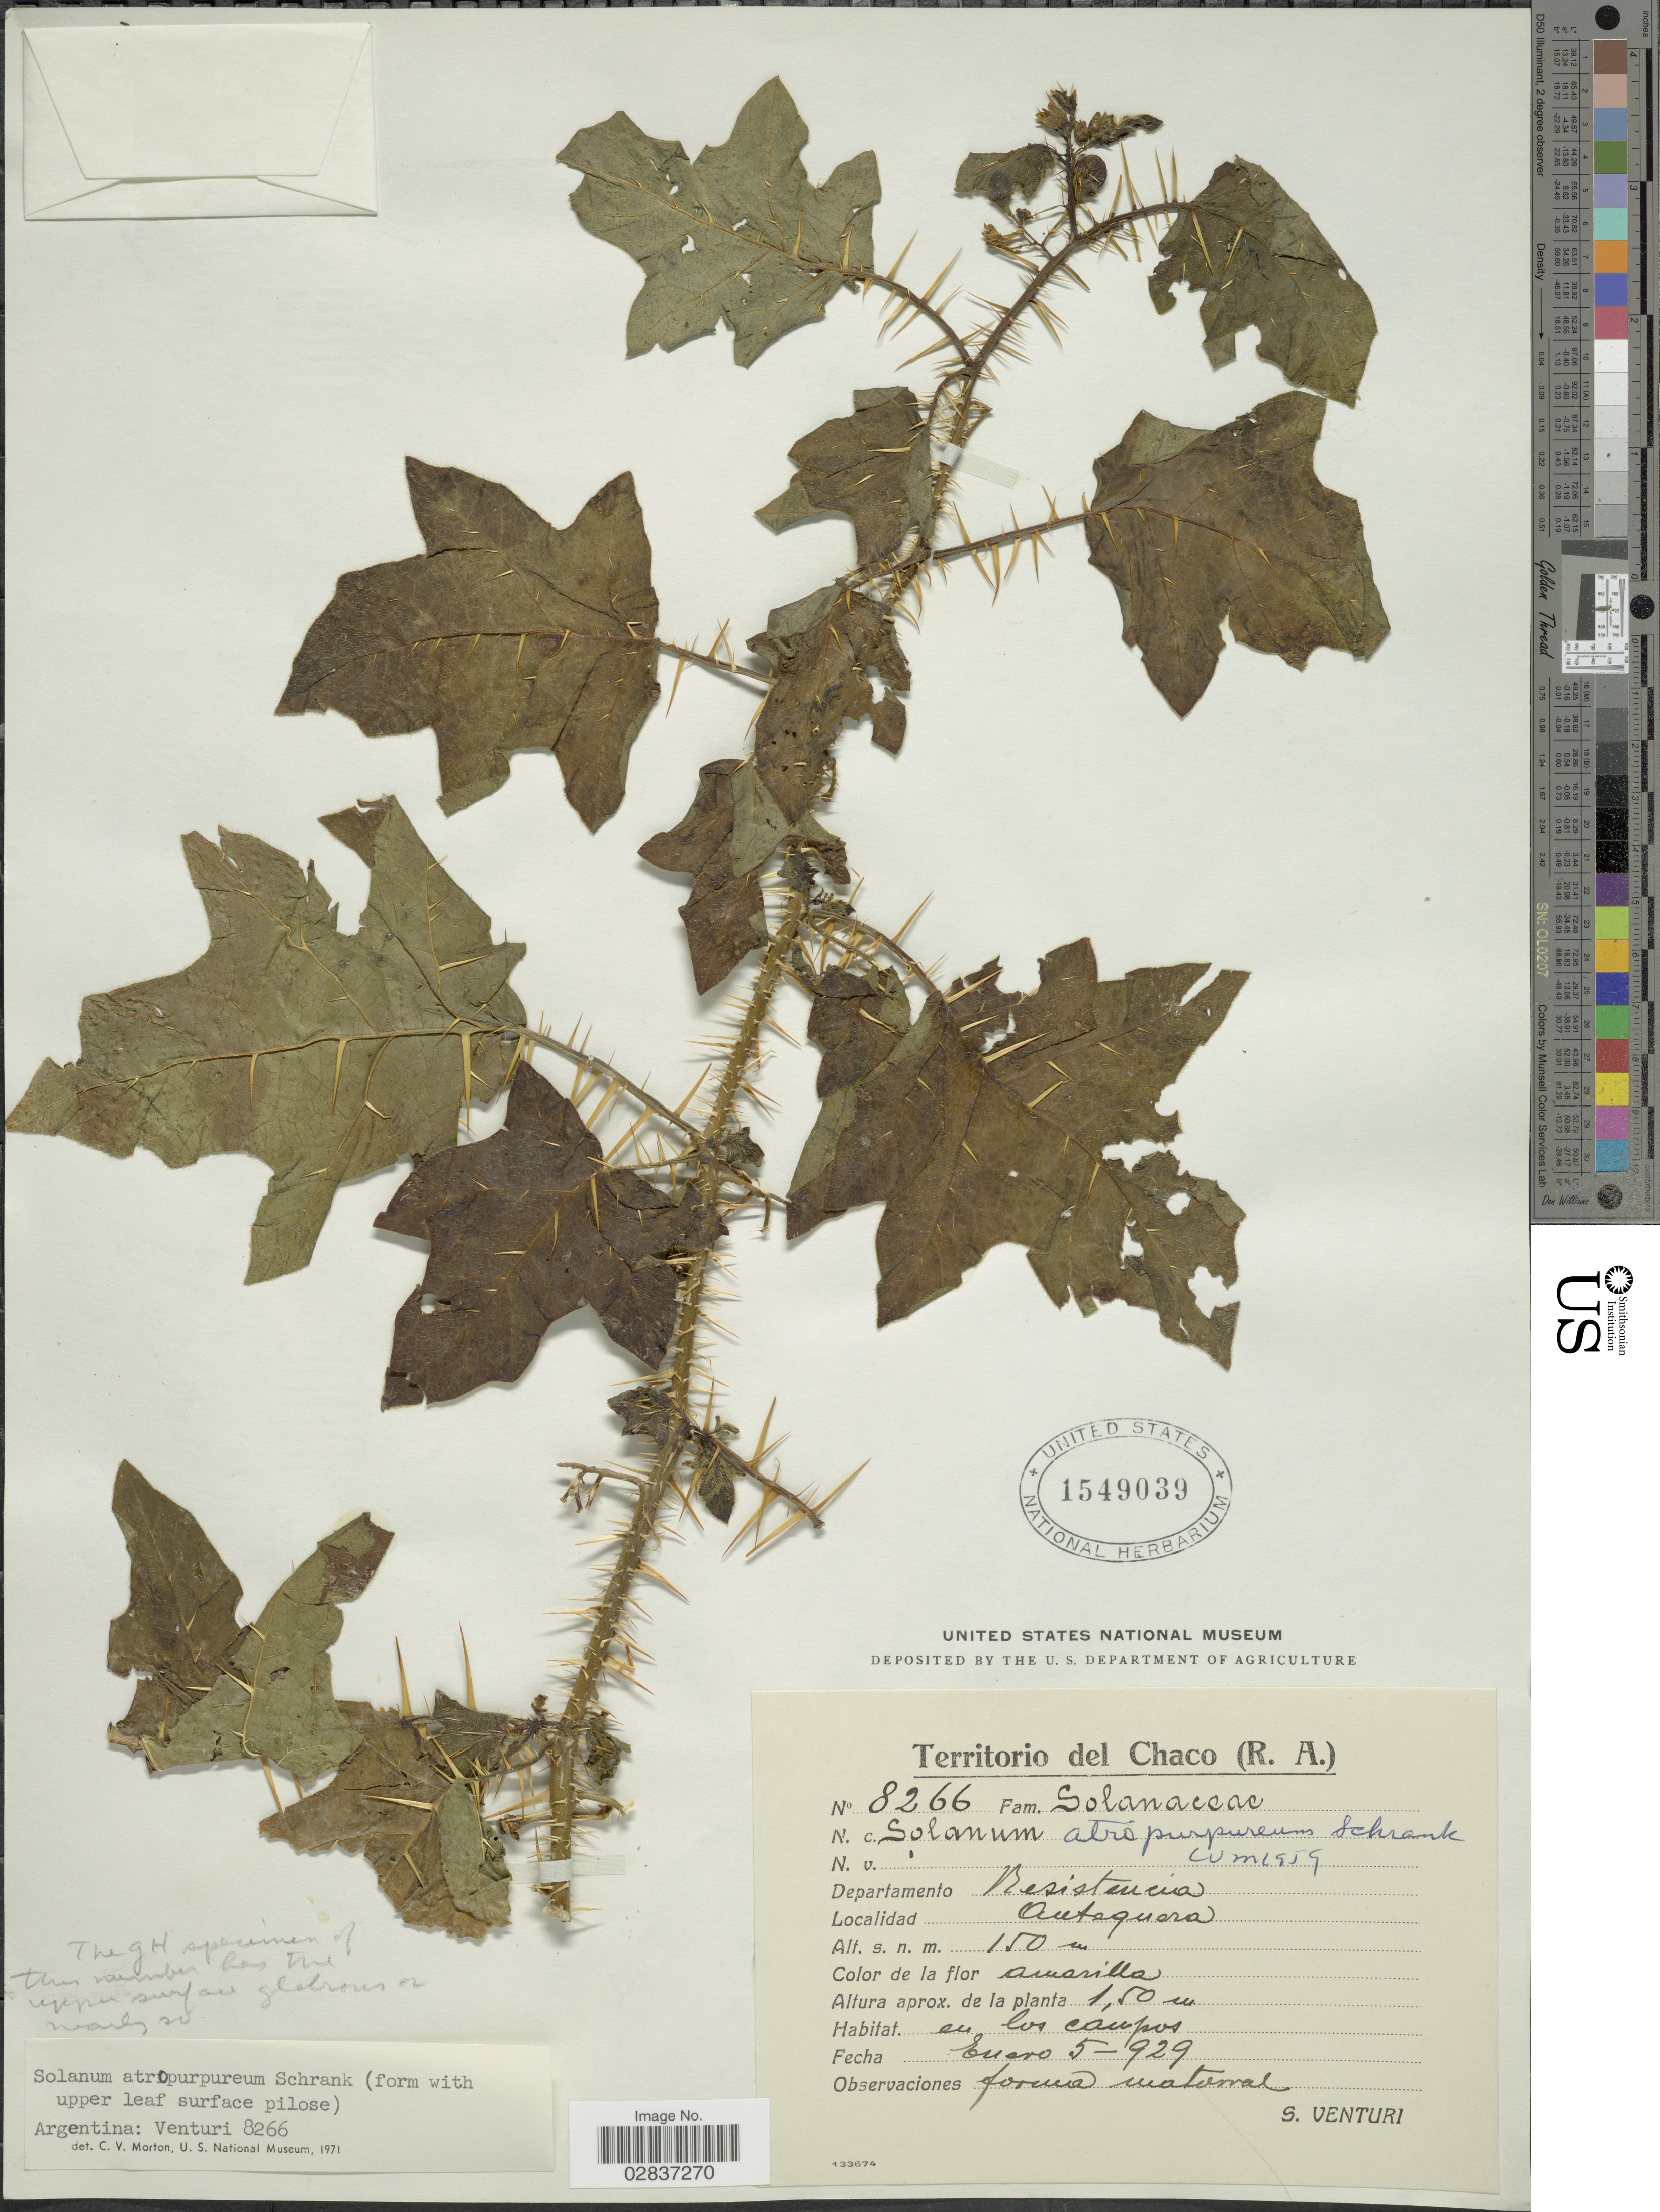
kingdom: Plantae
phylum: Tracheophyta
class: Magnoliopsida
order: Solanales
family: Solanaceae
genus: Solanum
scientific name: Solanum atropurpureum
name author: Schrank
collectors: S. Venturi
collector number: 8266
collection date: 1929-01-05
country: Argentina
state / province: Chaco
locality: Departamento Resistencia, Antequera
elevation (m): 150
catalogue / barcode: US 1549039